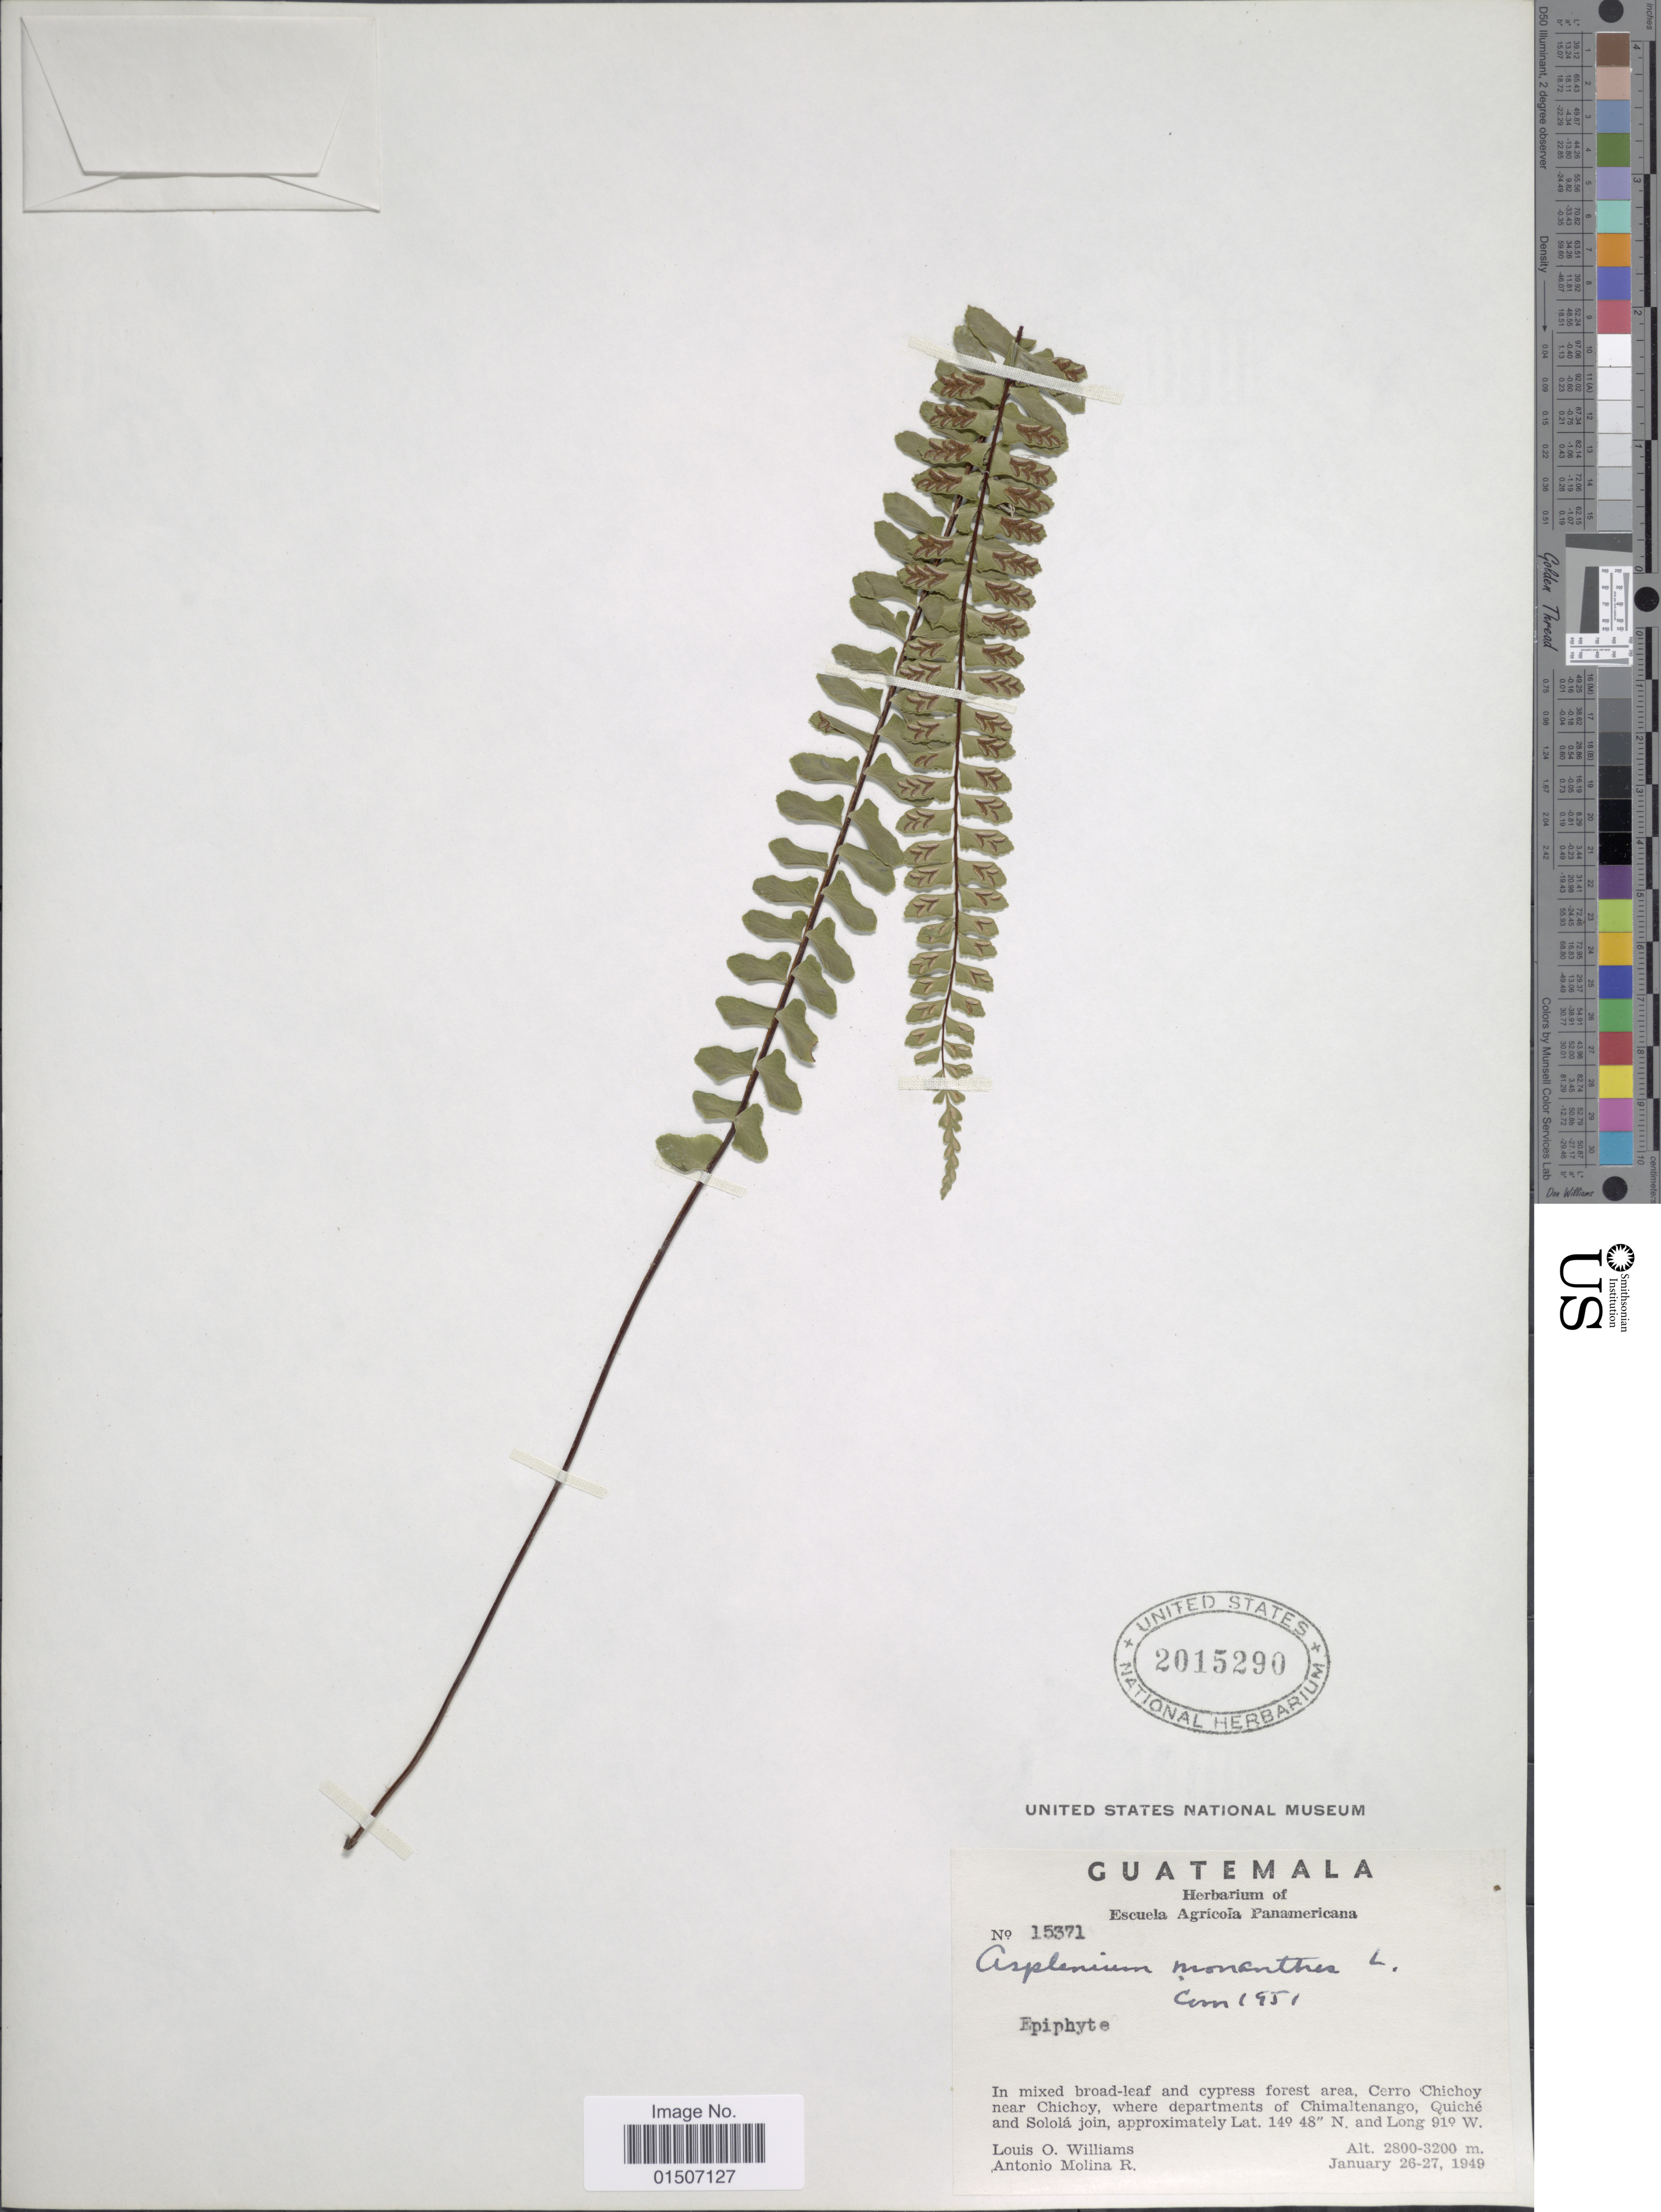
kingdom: Plantae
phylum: Tracheophyta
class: Polypodiopsida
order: Polypodiales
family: Aspleniaceae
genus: Asplenium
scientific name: Asplenium monanthes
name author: L.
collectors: L. O. Williams & A. Molina R.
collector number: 15371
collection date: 1949-01-26/1949-01-27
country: Guatemala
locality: In mixed broad-leaf and cypress forest area, Cerro Chichoy near Chichoy, where departments of Chimaltenango, Quiché and Sololá join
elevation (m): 2800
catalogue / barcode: US 2015290